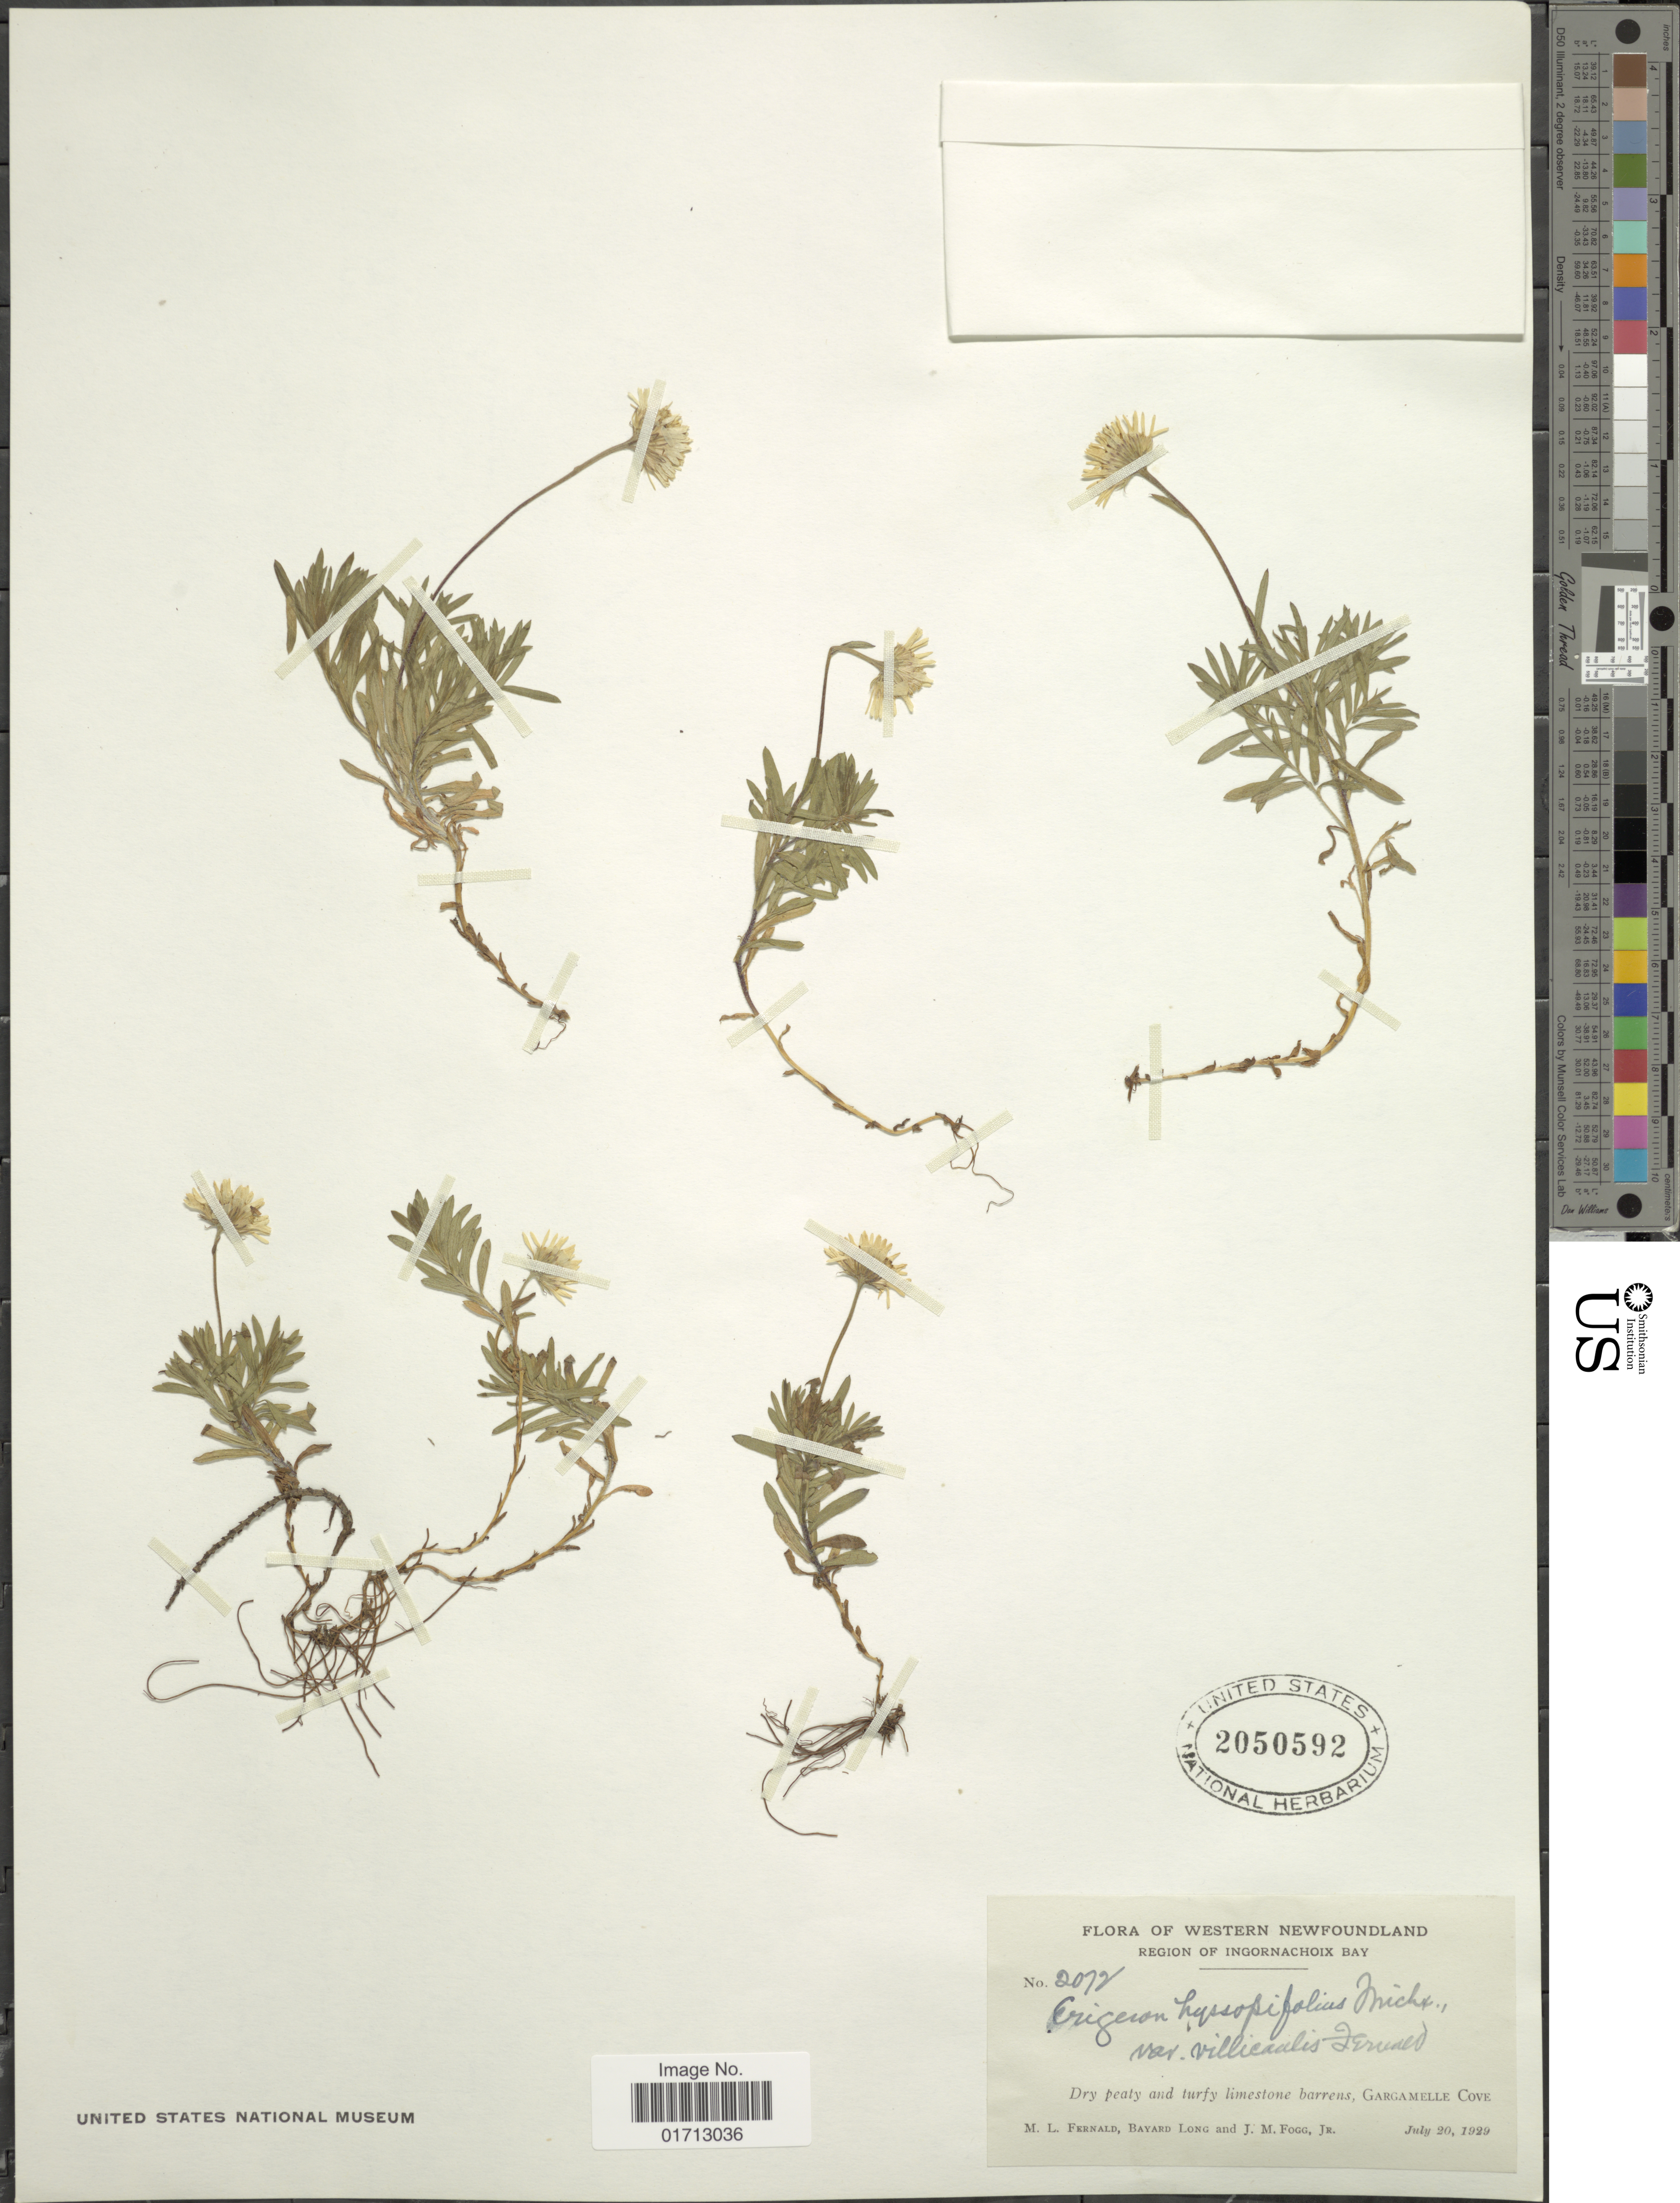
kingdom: Plantae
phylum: Tracheophyta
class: Magnoliopsida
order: Asterales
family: Asteraceae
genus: Erigeron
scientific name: Erigeron hyssopifolius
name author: Michx.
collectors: M. L. Fernald, B. Long & J. Fogg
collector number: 2072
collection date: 1929-07-20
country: Canada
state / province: Newfoundland and Labrador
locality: Western Newfoundland, region of ingornachoix Bay, Gargamelle Cove.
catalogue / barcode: US 2050592